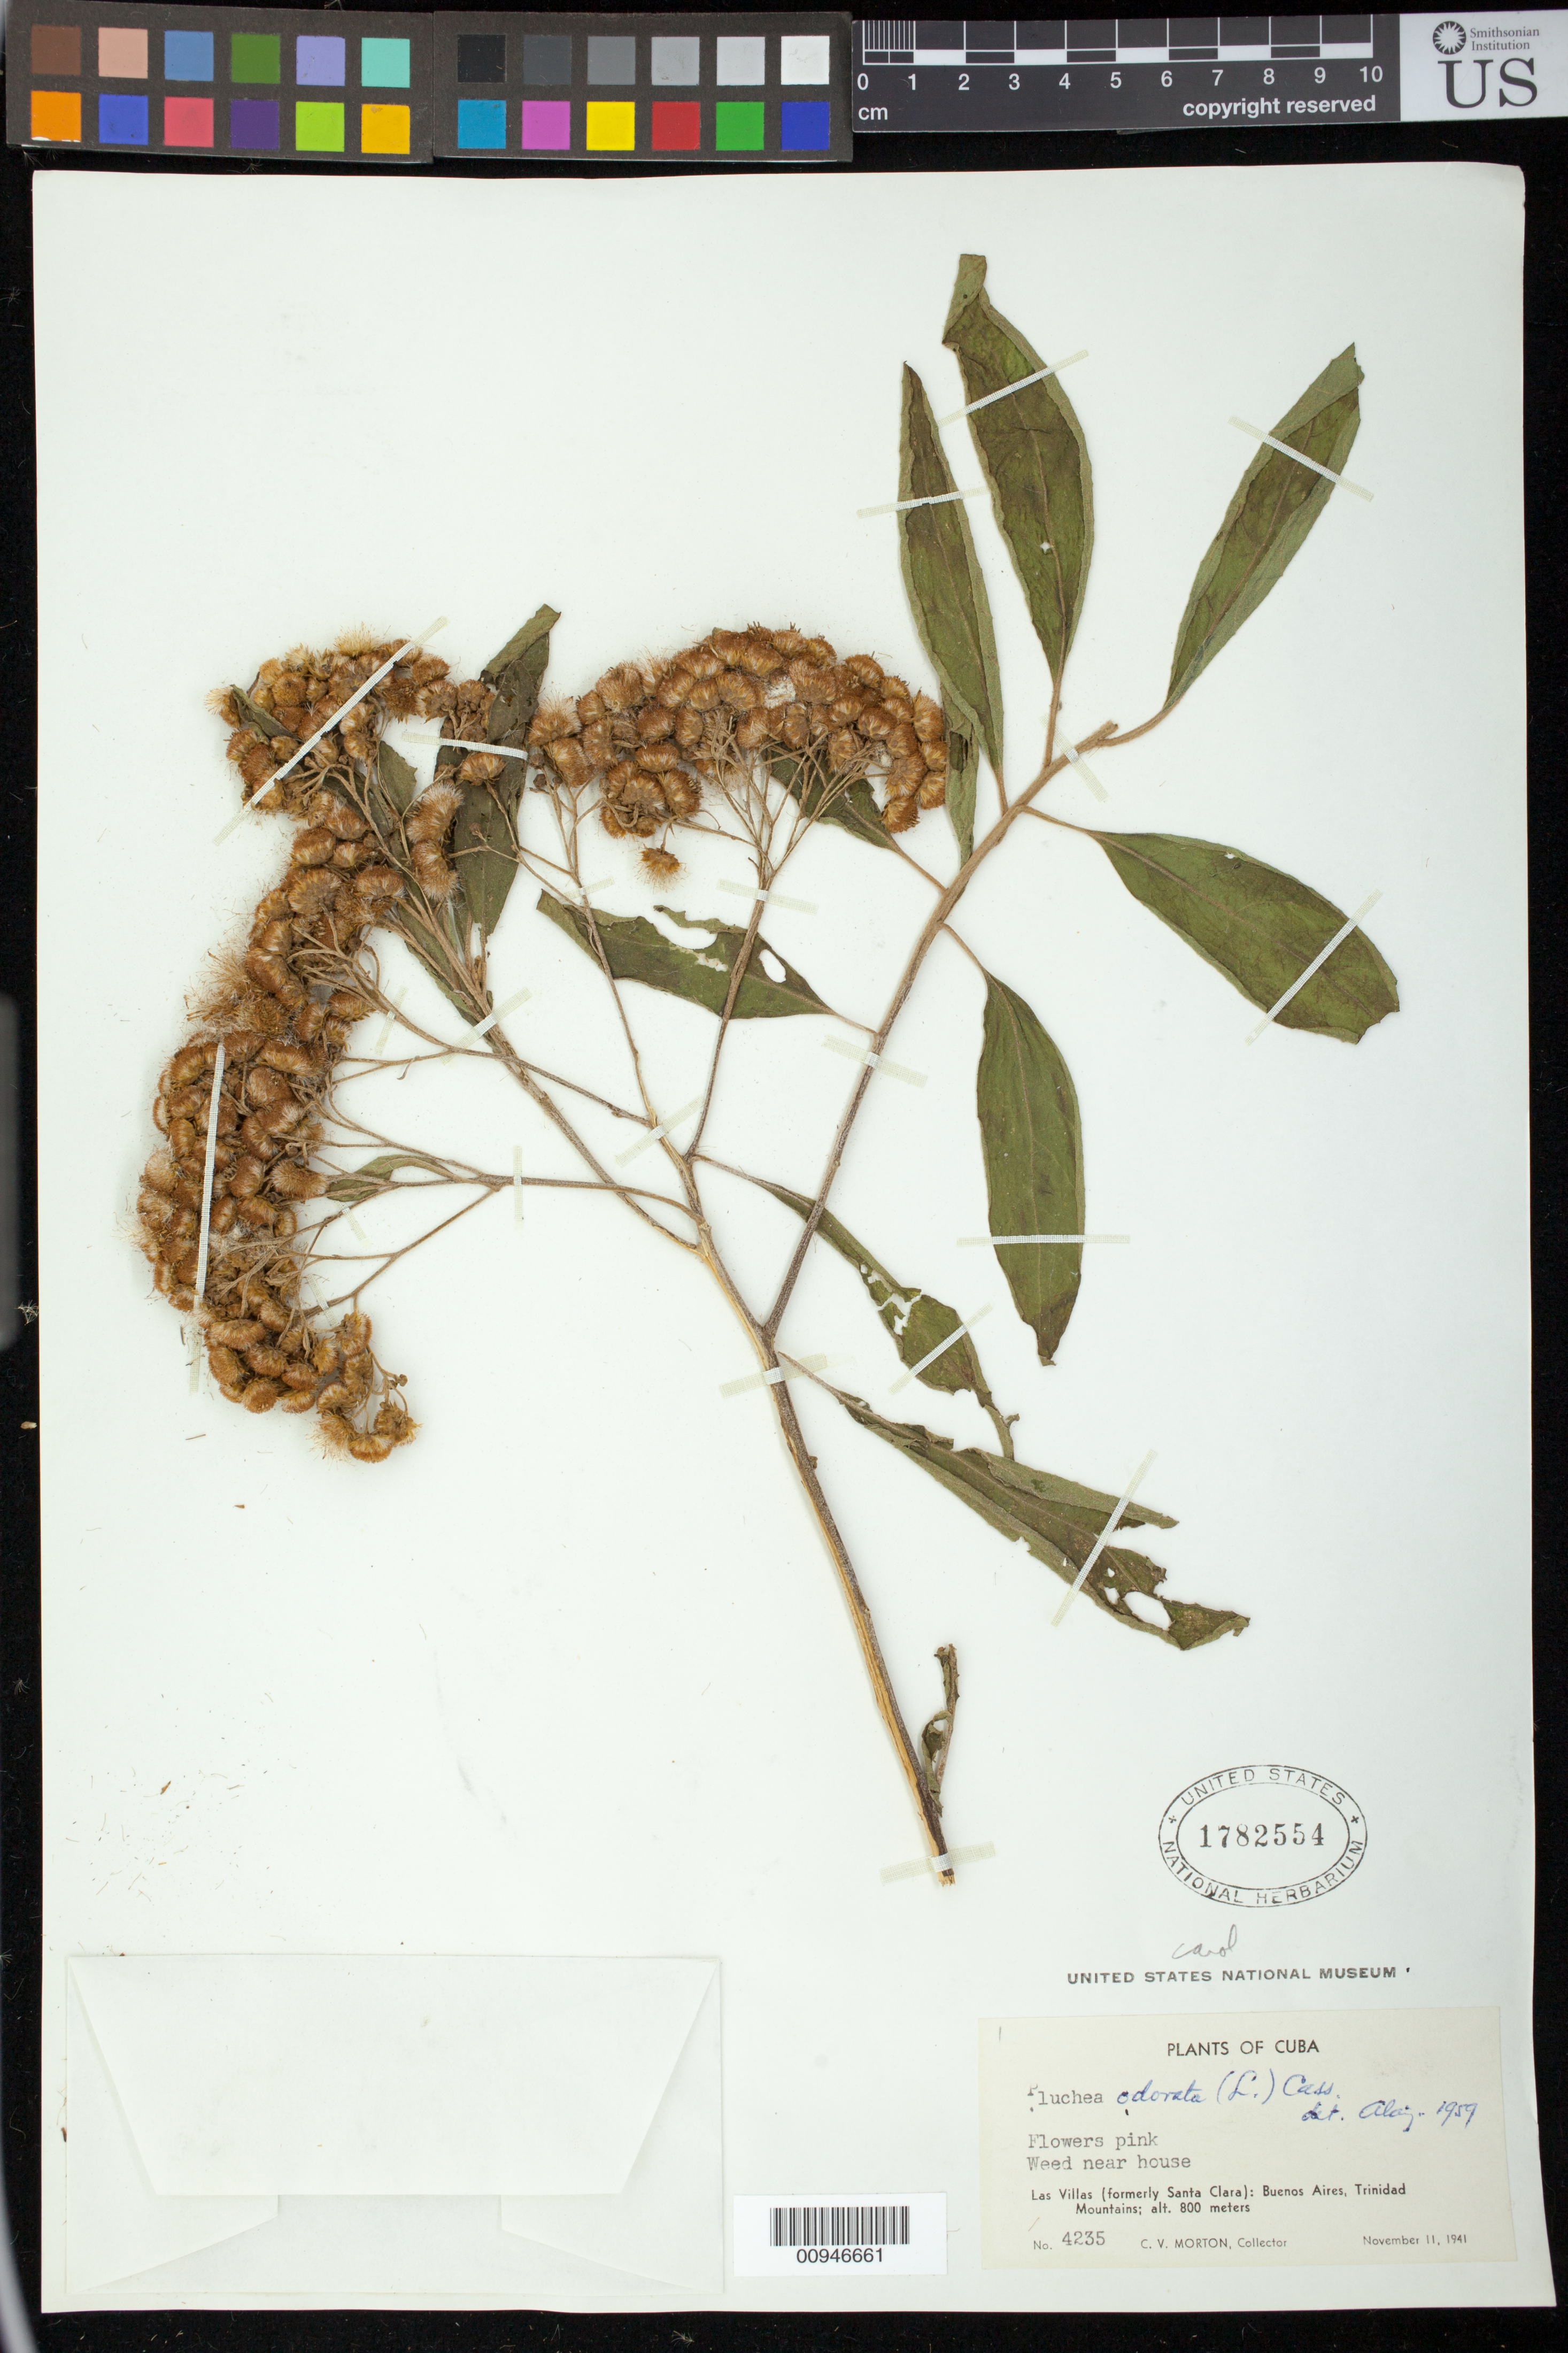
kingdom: Plantae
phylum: Tracheophyta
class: Magnoliopsida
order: Asterales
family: Asteraceae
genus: Pluchea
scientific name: Pluchea carolinensis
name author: (Jacq.) D. Don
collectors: C. V. Morton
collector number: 4235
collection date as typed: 11 Nov 1941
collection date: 1941-11-11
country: Cuba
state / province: Las Villas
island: Cuba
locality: Buenos Aires, Trinidad Mountains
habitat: Near house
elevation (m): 800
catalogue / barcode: US 1782554